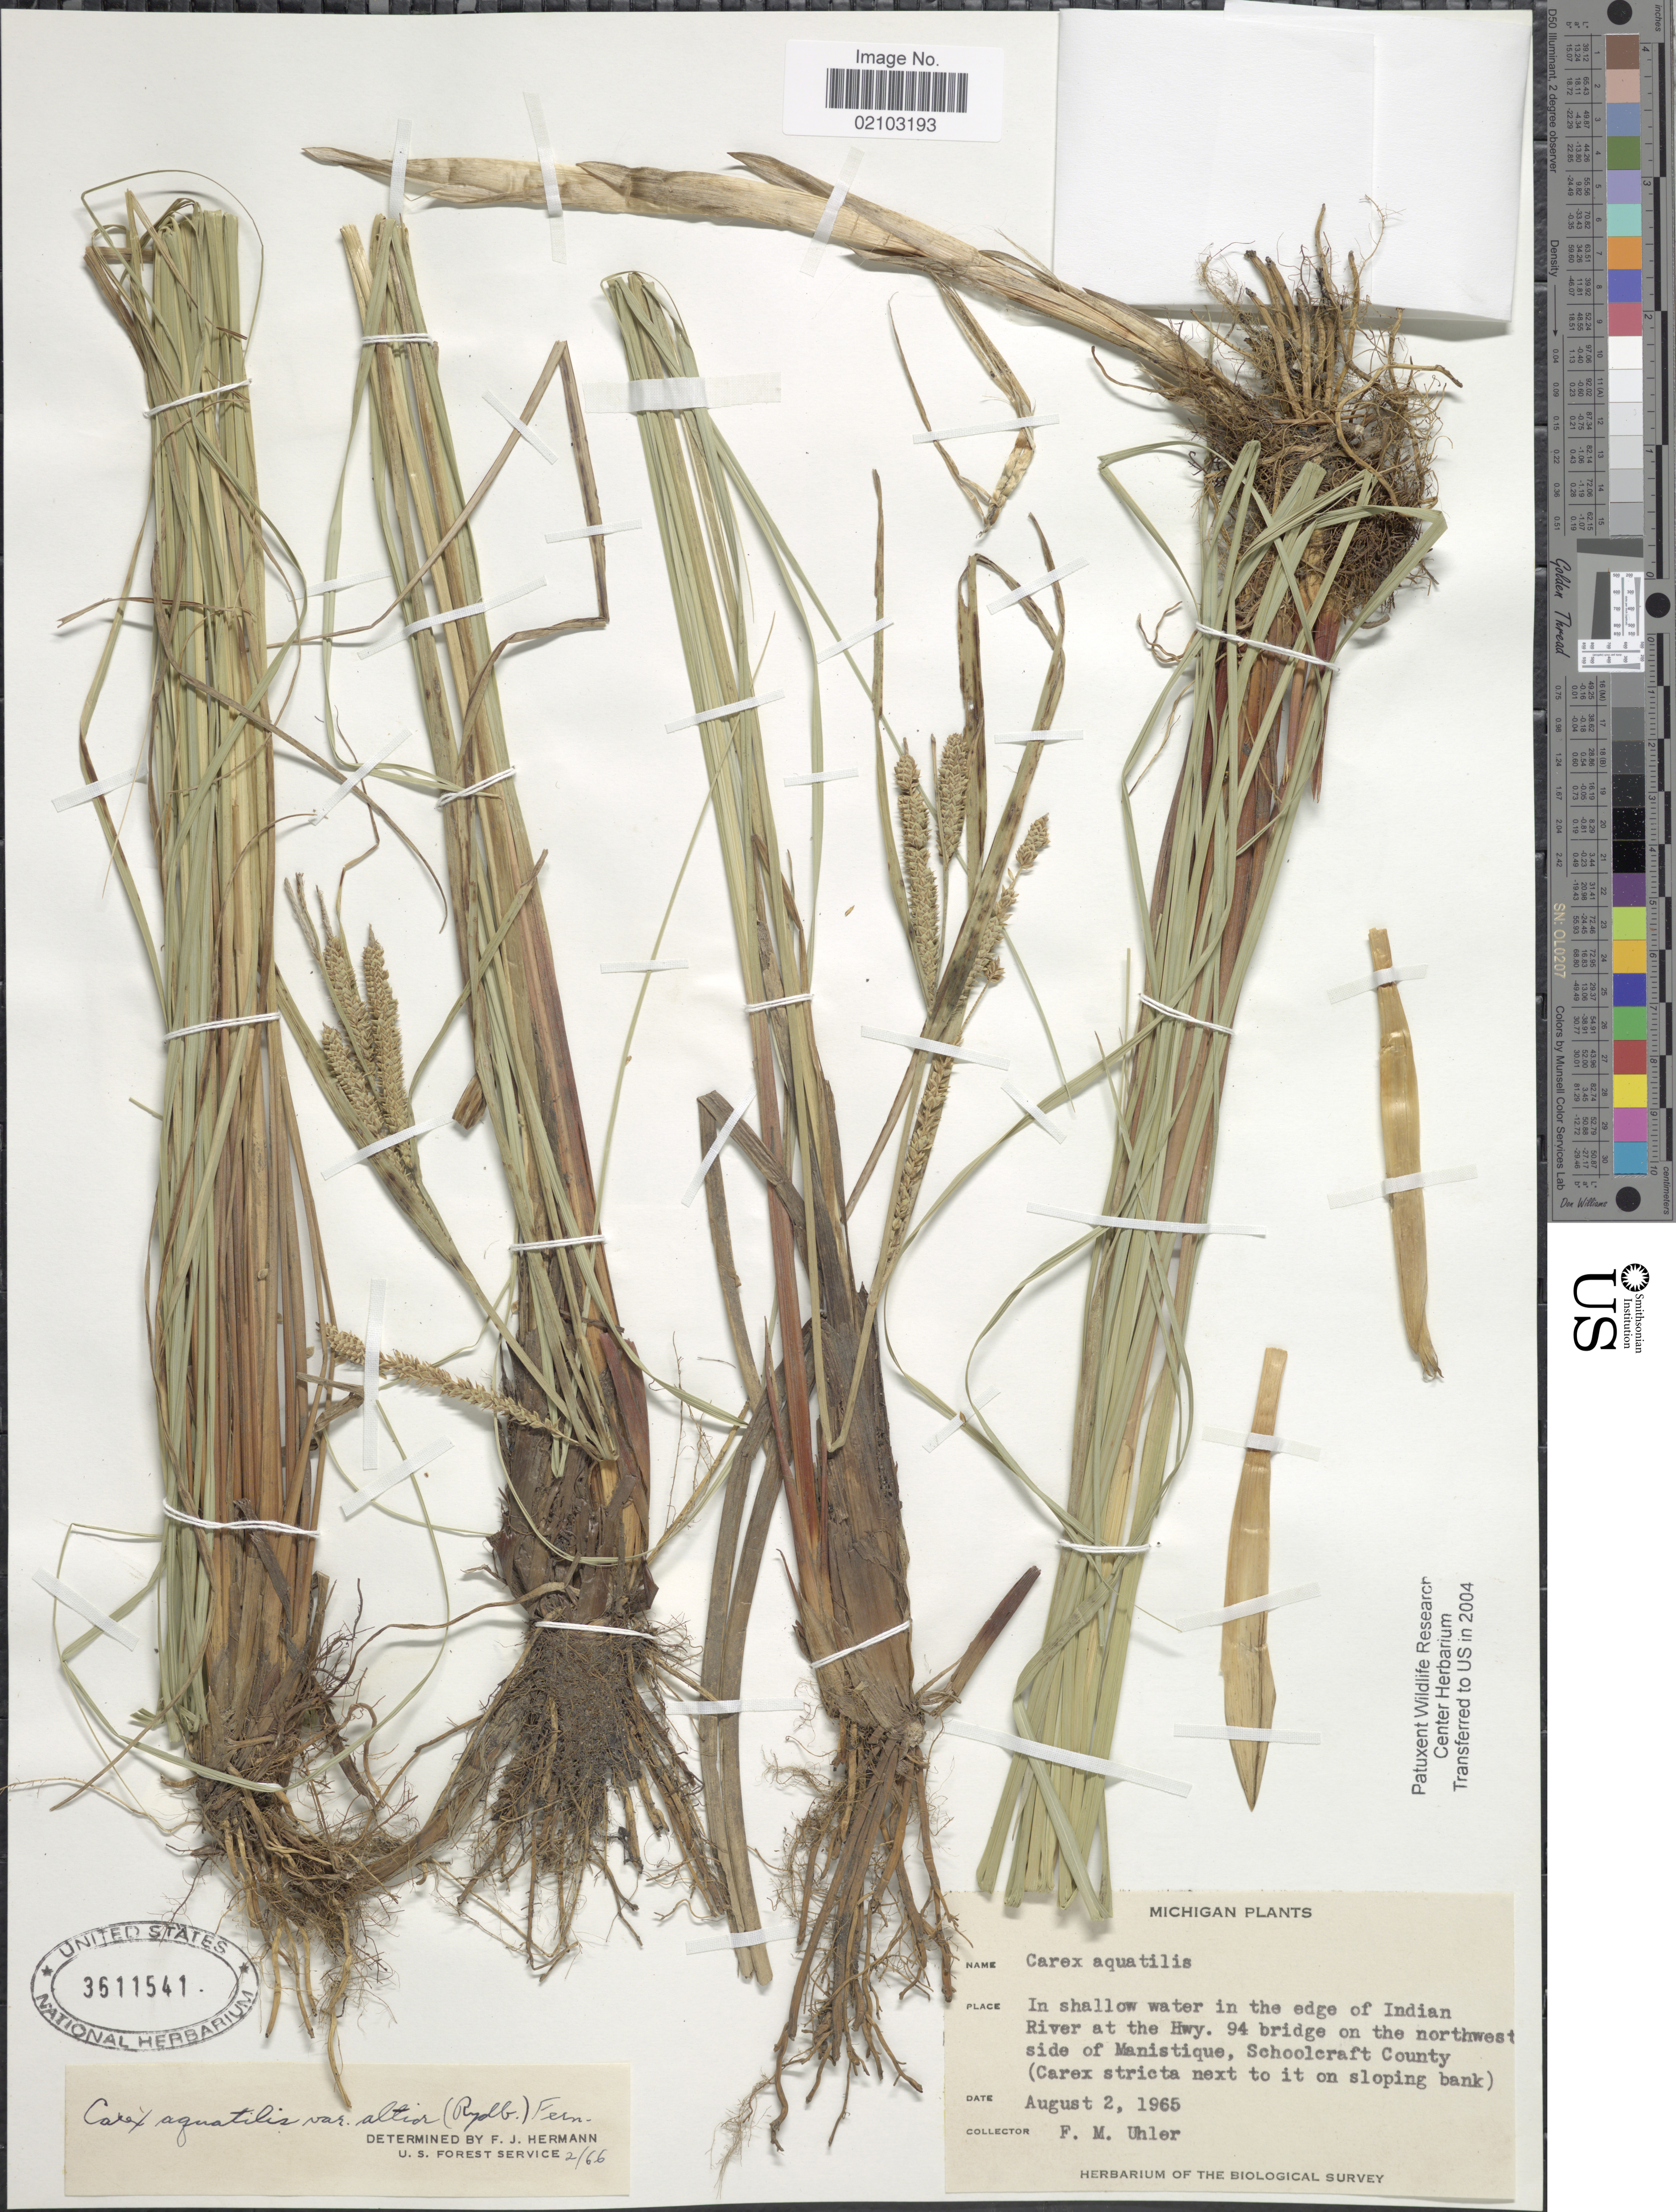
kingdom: Plantae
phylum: Tracheophyta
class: Liliopsida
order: Poales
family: Cyperaceae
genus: Carex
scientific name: Carex aquatilis var. altior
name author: (Rydb.) Fernald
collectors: F. M. Uhler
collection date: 1965-08-02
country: United States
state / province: Michigan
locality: In shallow water in the edge of Indian River at the Hwy. 94 bridge on the northwest side of Manistique, Schoolcraft County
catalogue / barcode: US 3611541